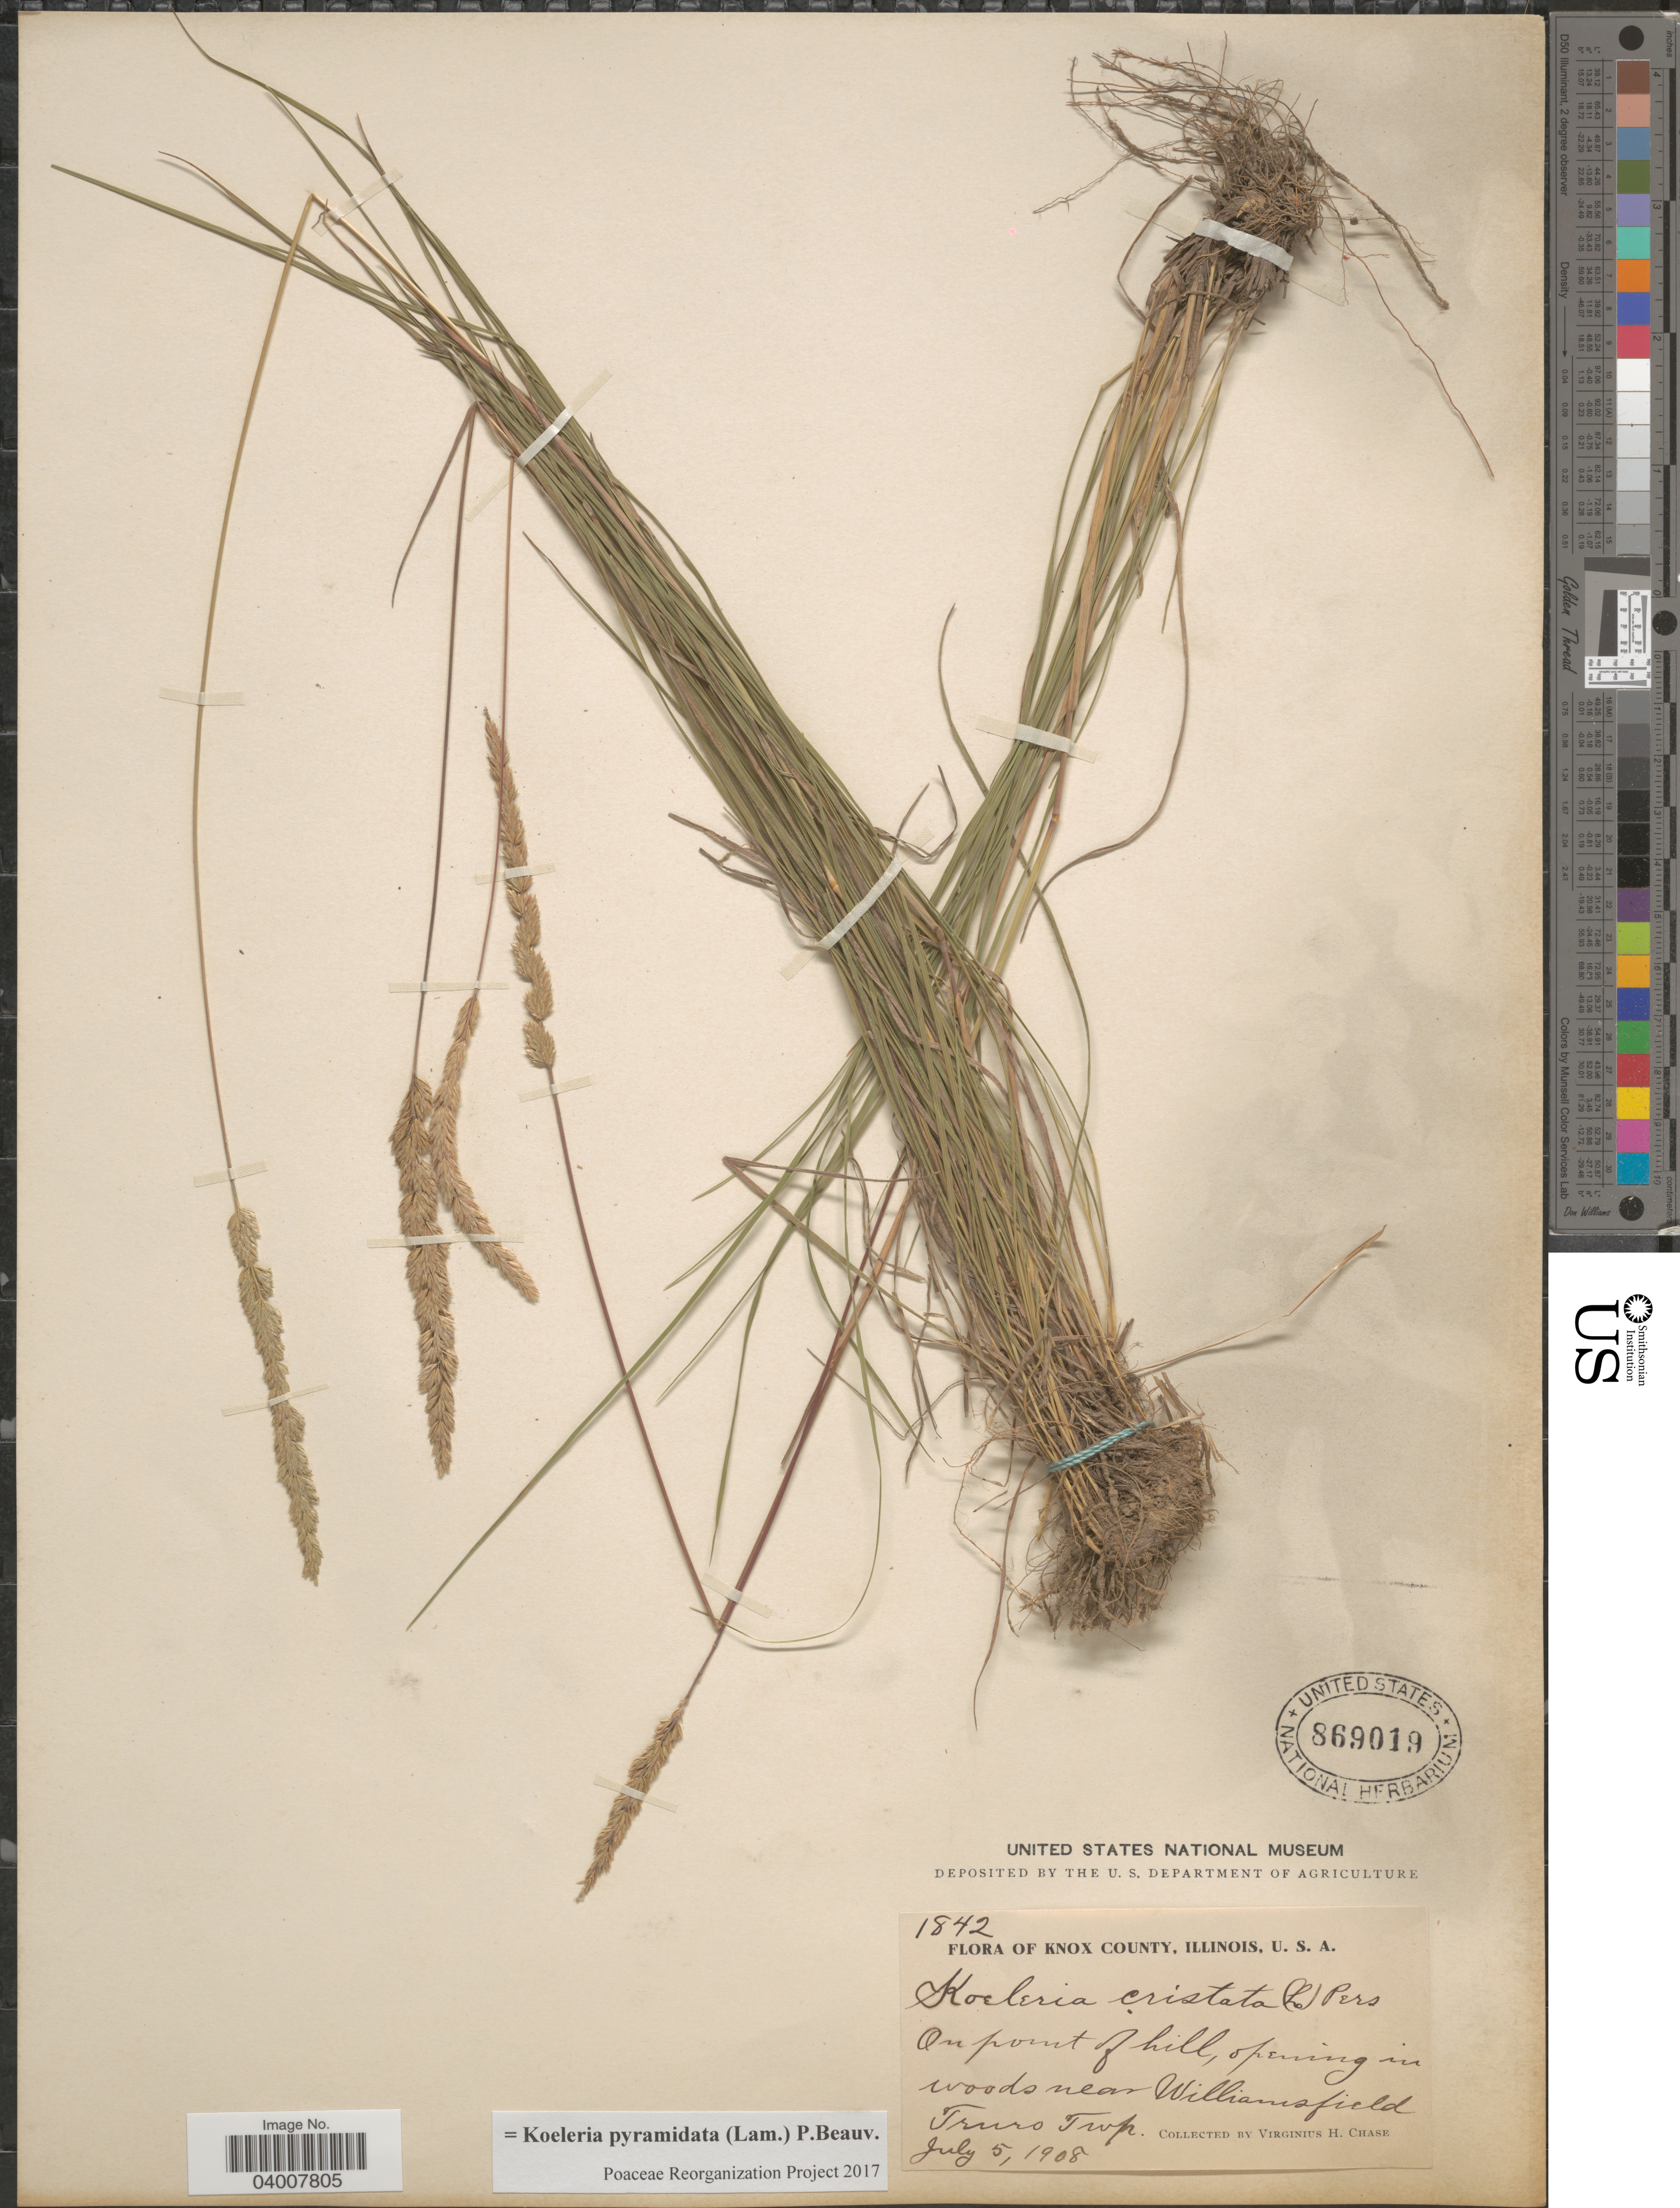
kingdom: Plantae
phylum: Tracheophyta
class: Liliopsida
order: Poales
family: Poaceae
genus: Koeleria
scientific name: Koeleria pyramidata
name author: (Lam.) P. Beauv.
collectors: V. H. Chase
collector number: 1842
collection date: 1908-07-05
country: United States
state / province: Illinois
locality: Knox County. On point of hill, opening in woods near Williamsfield, Truro Twp.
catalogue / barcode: US 869019